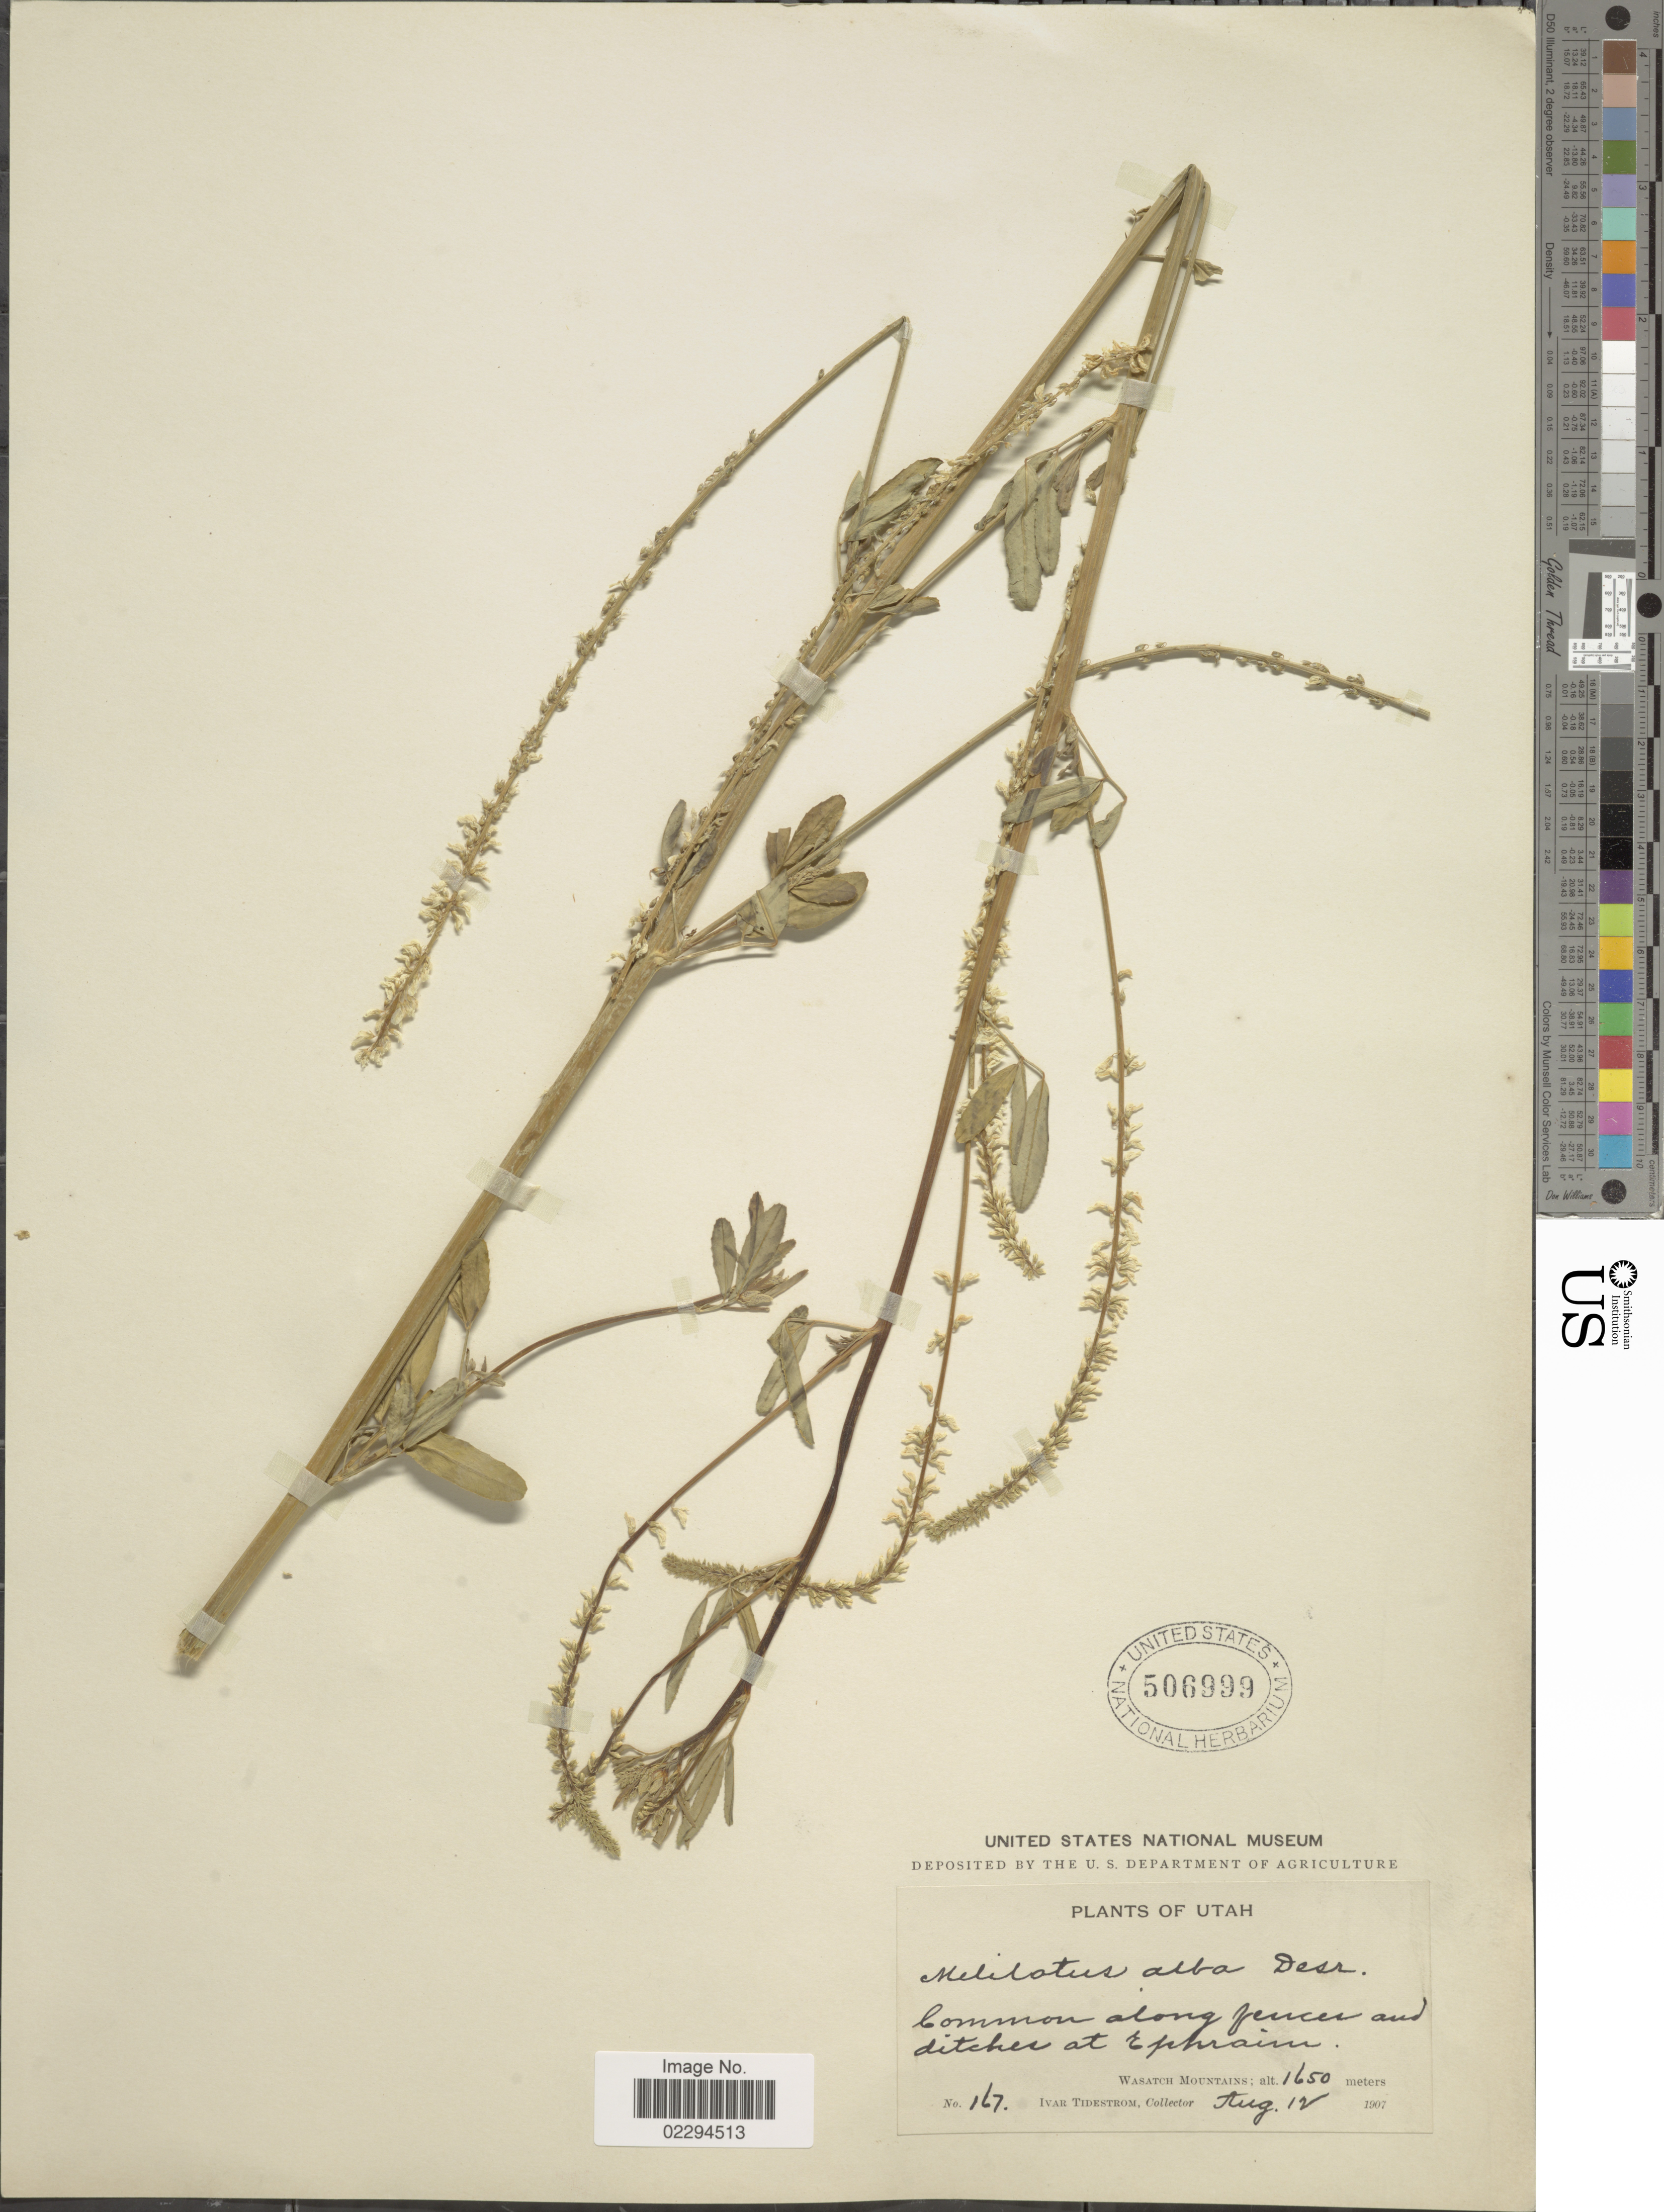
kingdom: Plantae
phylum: Tracheophyta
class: Magnoliopsida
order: Fabales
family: Fabaceae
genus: Melilotus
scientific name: Melilotus albus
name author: Medik.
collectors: I. F. Tidestrom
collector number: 167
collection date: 1907-08-12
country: United States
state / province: Utah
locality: Ephraim. Wasatch Mountains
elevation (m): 1650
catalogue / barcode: US 506999